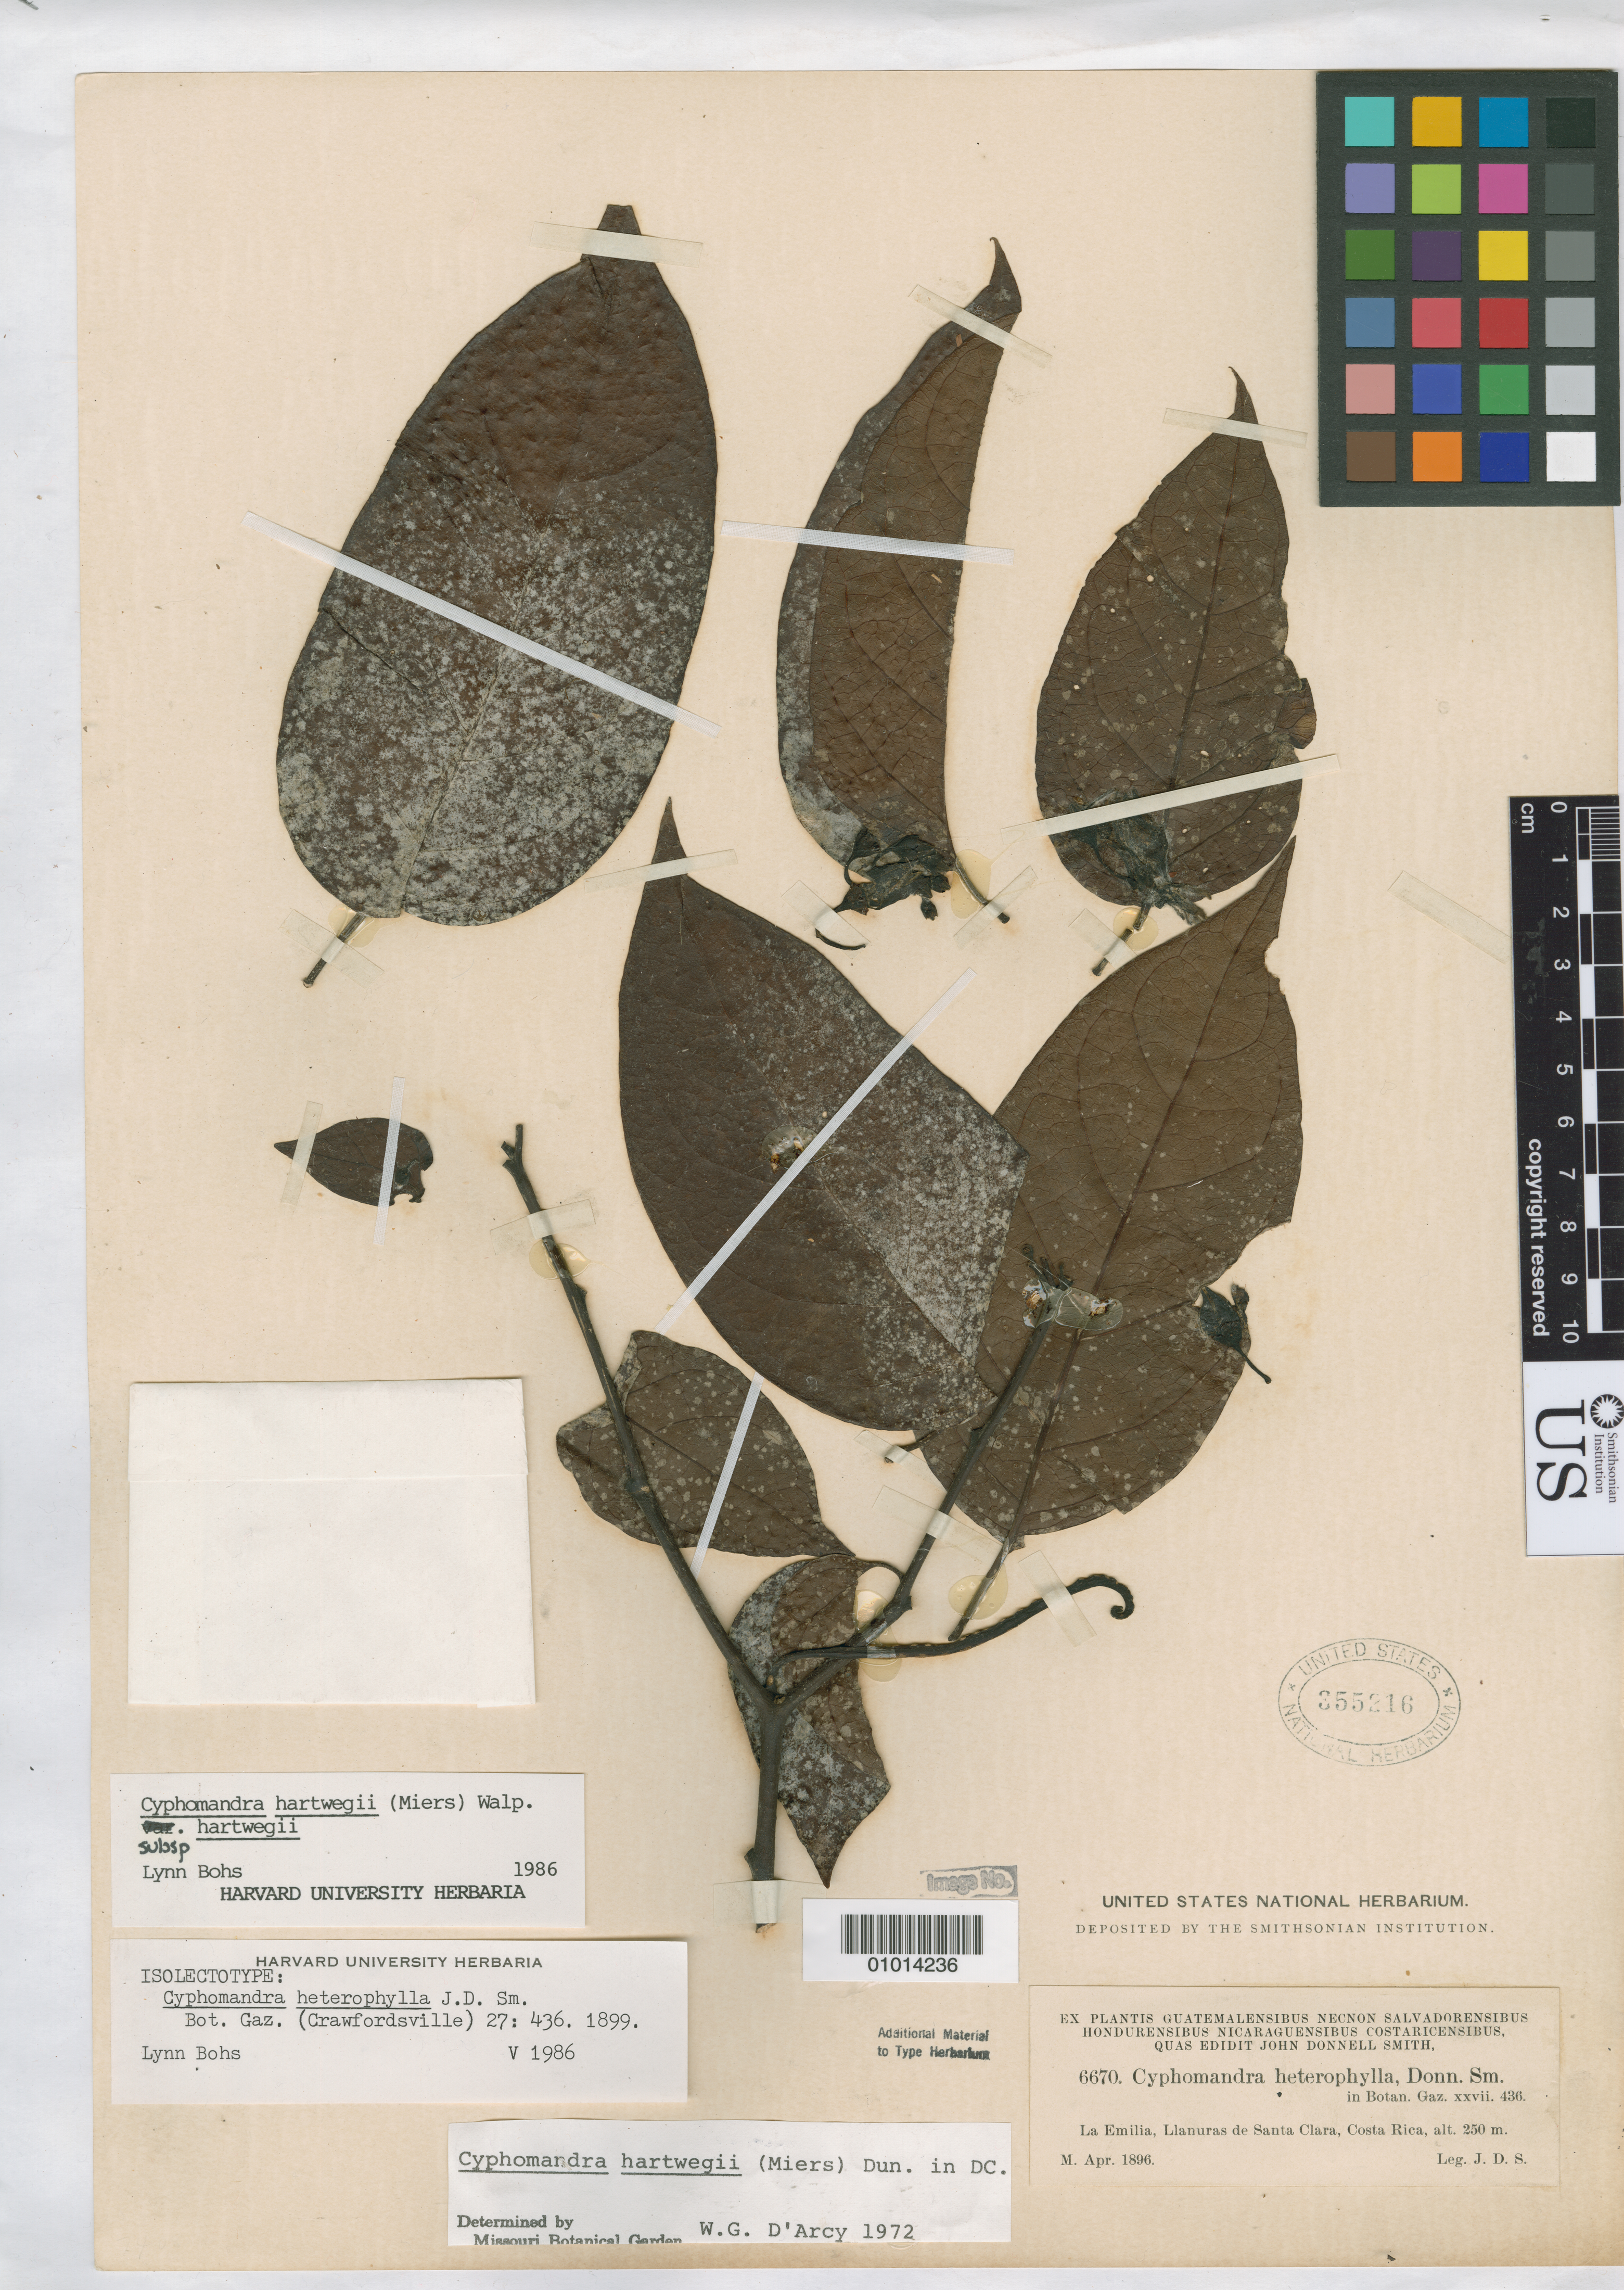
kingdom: Plantae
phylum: Tracheophyta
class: Magnoliopsida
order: Solanales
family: Solanaceae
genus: Cyphomandra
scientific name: Cyphomandra heterophylla Donn. Sm., nom. illeg.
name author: Donn. Sm.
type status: Isolectotype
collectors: J. Donnell Smith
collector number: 6670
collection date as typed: Apr 1896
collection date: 1896-04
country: Costa Rica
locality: La Emilia, Llanuras de Santa Clara.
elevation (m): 250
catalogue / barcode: US 355216